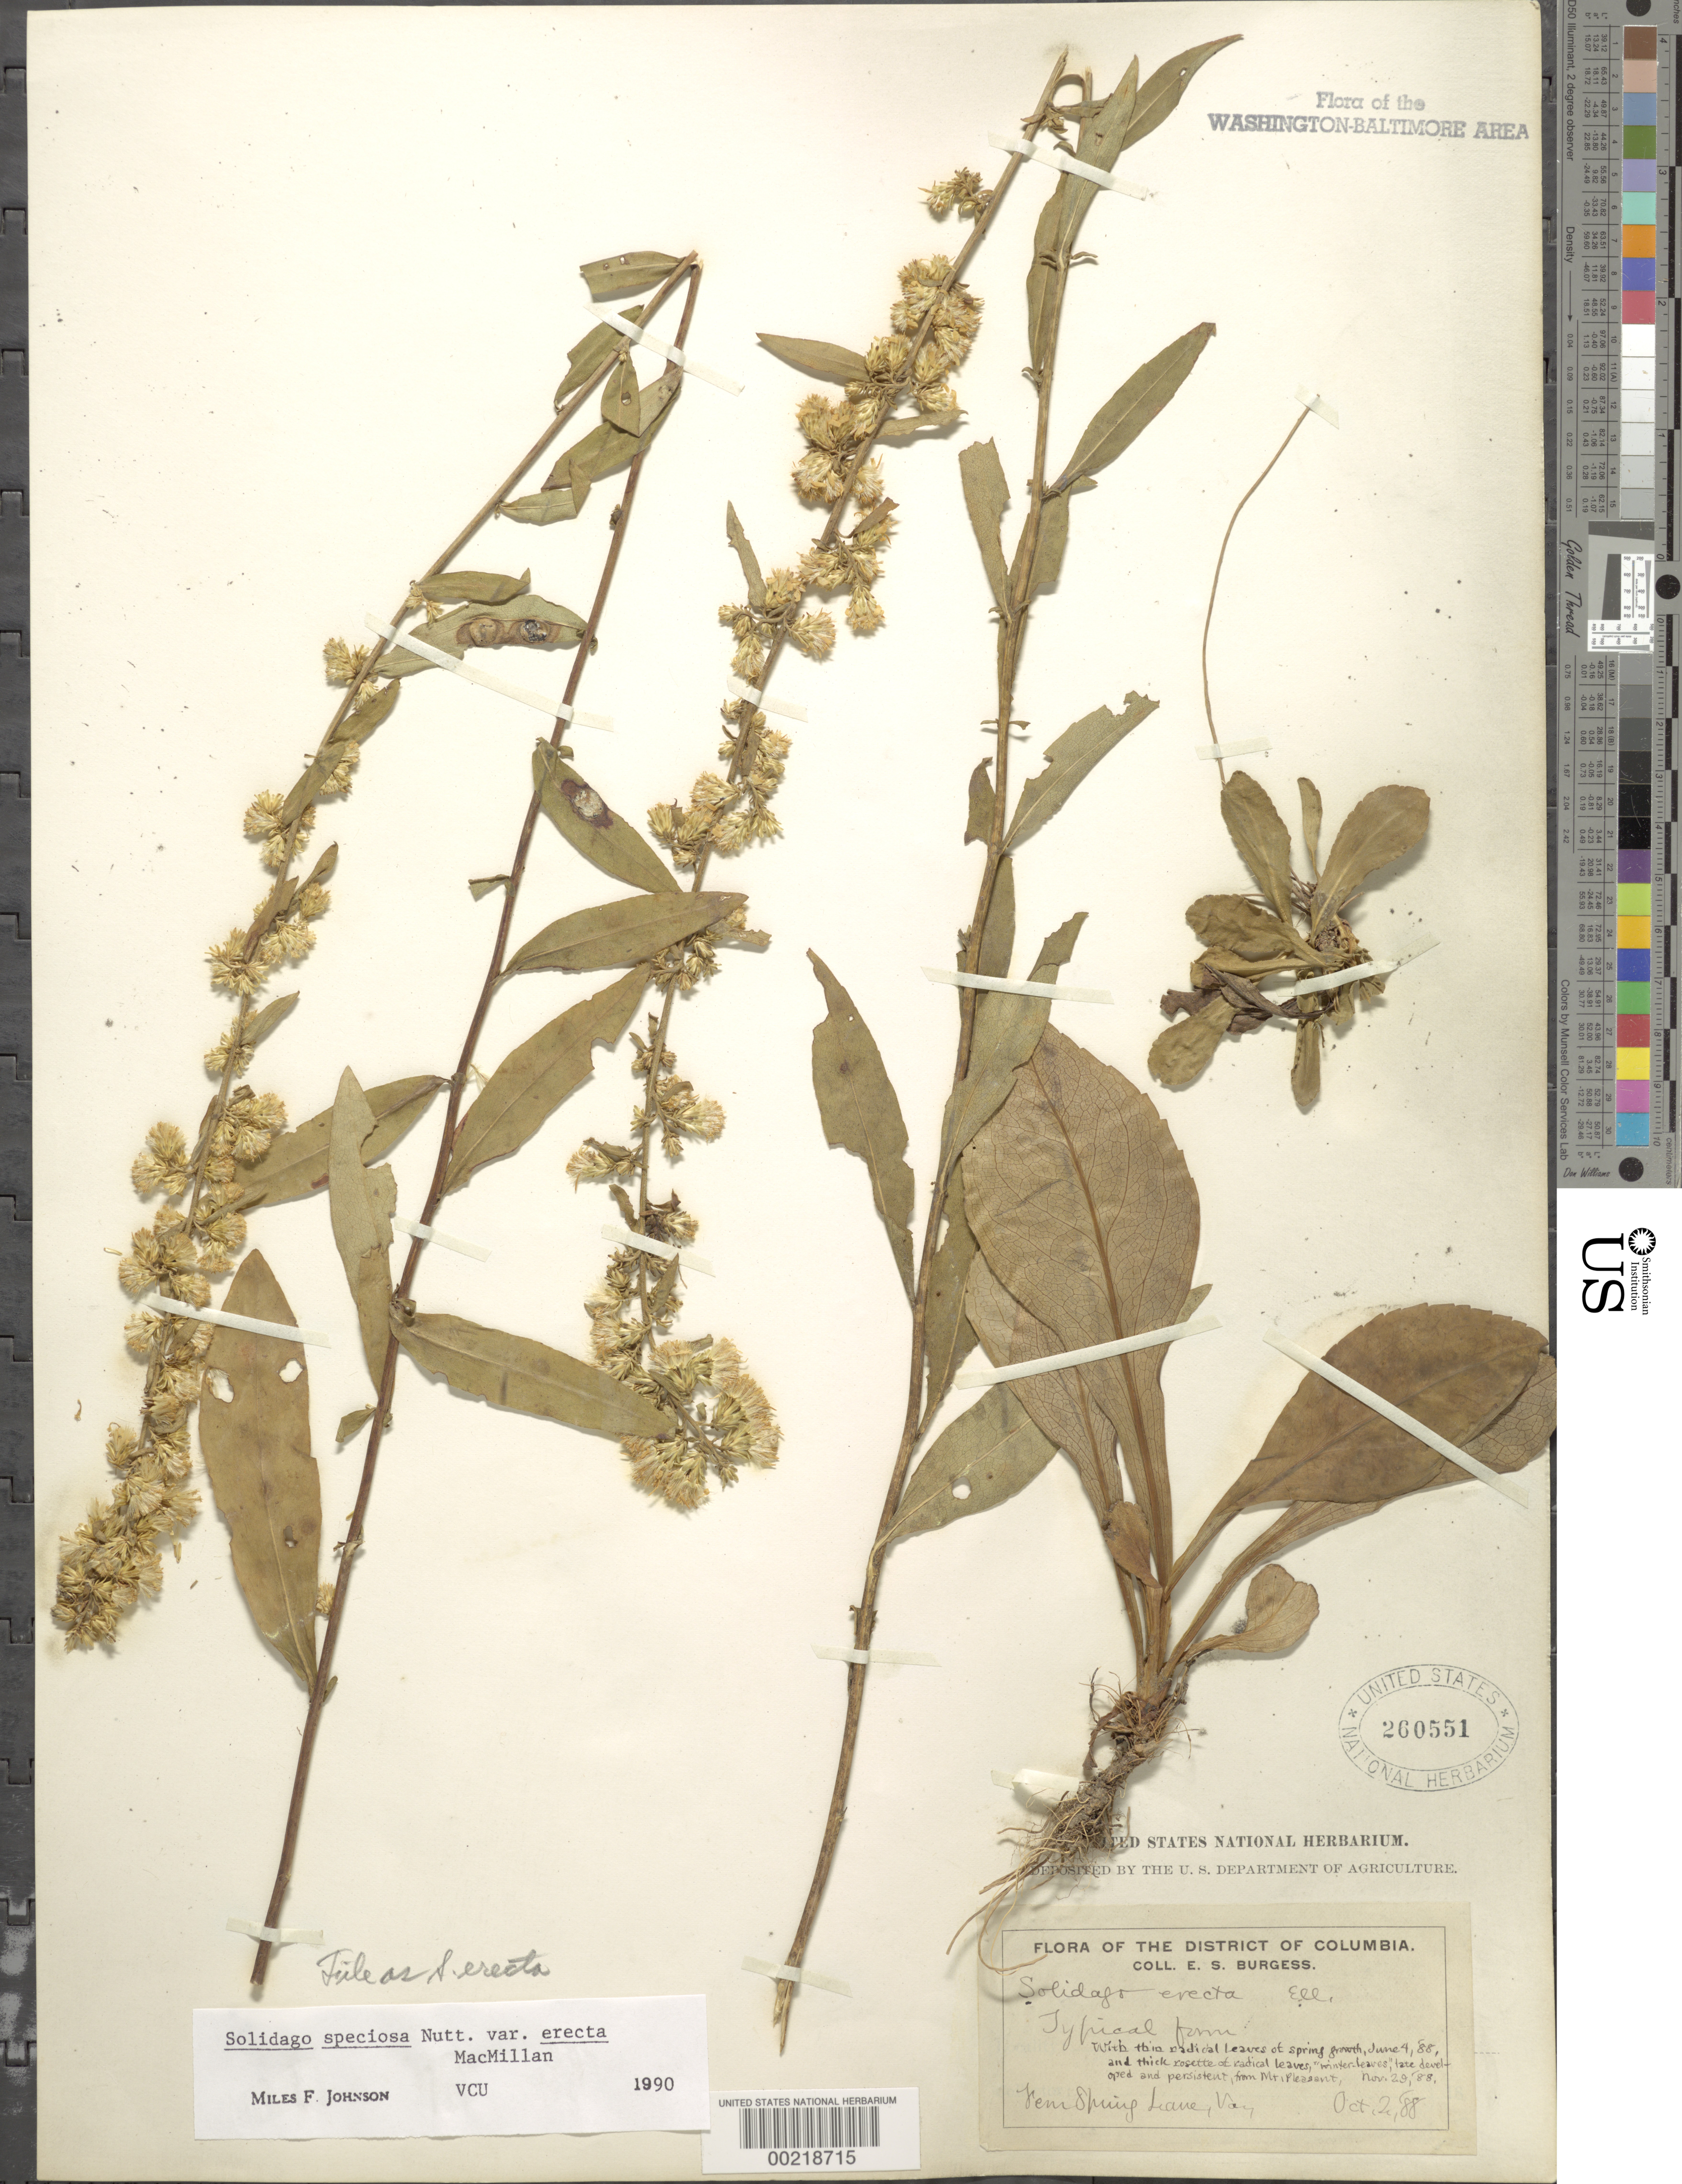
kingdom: Plantae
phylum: Tracheophyta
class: Magnoliopsida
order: Asterales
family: Asteraceae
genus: Solidago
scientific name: Solidago speciosa var. erecta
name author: (Pursh) MacMill.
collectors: E. Burgess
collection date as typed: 02 Oct 1888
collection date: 1888-10-02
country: United States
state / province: Virginia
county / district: Fairfax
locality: Fern Spring Lane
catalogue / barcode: US 260551